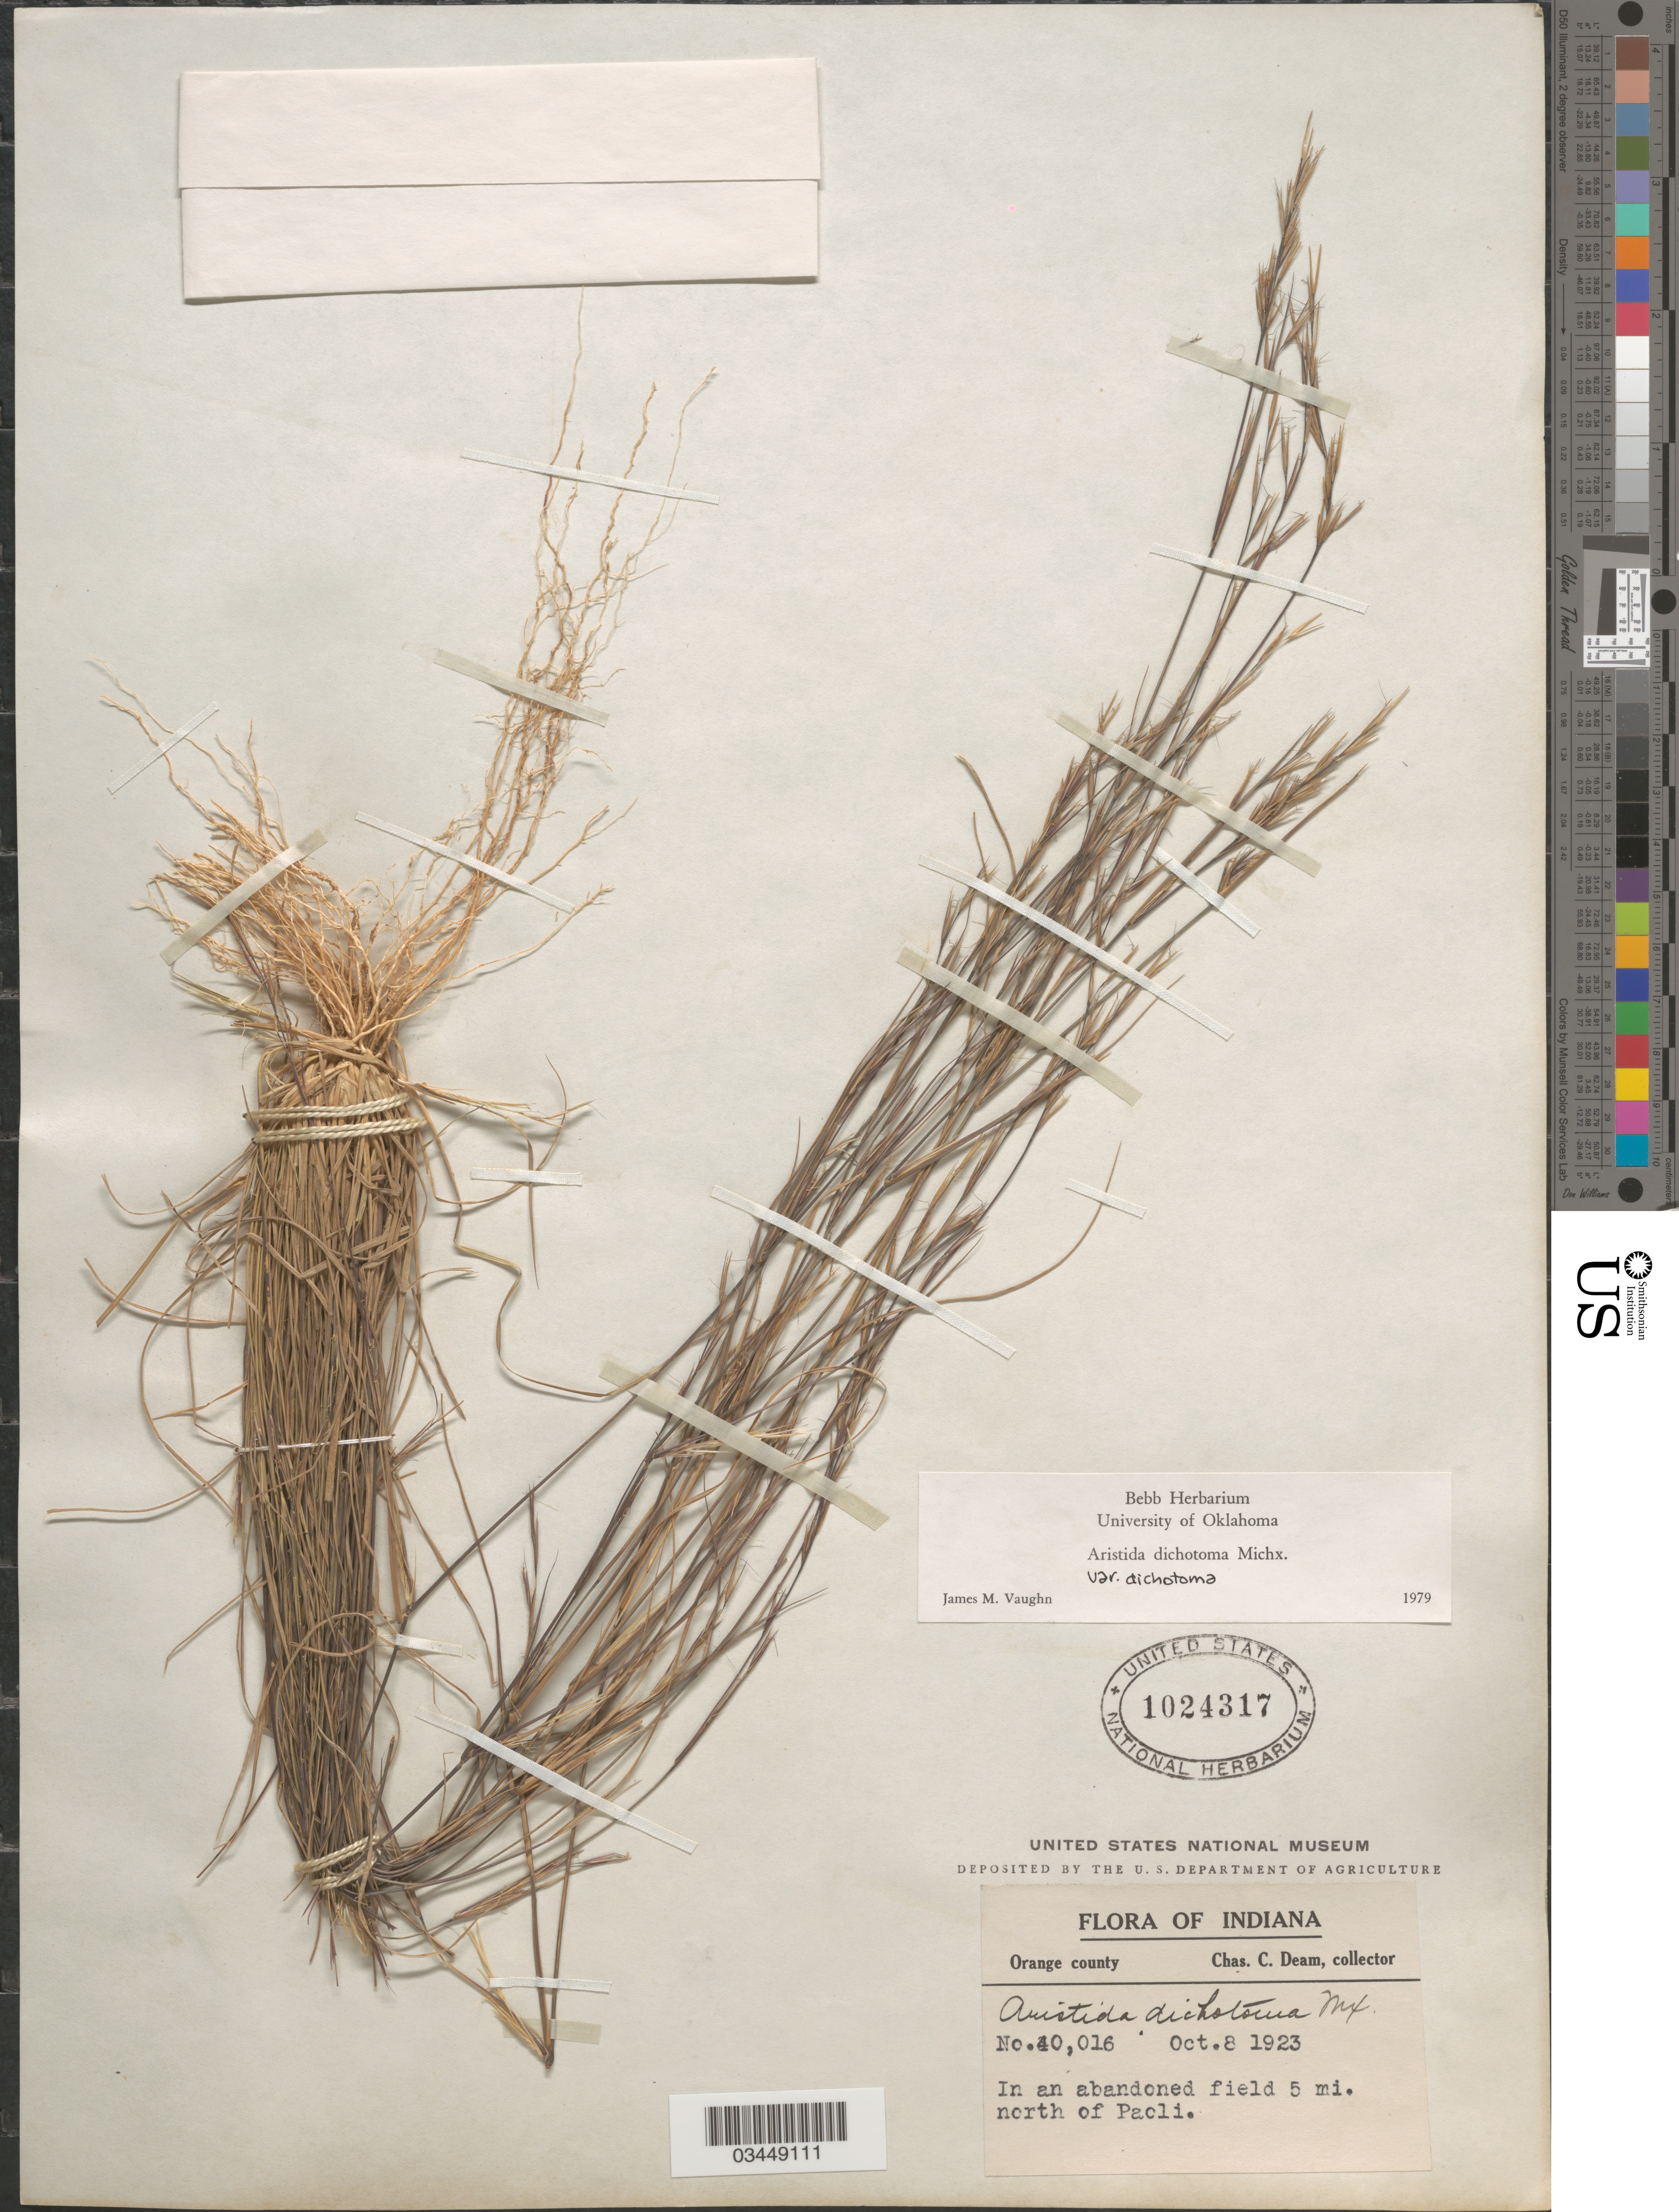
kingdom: Plantae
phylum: Tracheophyta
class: Liliopsida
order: Poales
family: Poaceae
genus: Aristida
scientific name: Aristida dichotoma var. dichotoma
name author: Michx.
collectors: C. C. Deam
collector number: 40016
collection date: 1923-10-08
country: United States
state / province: Indiana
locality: Orange county. In an abandoned field 5 mi. north of Paoli.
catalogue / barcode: US 1024317